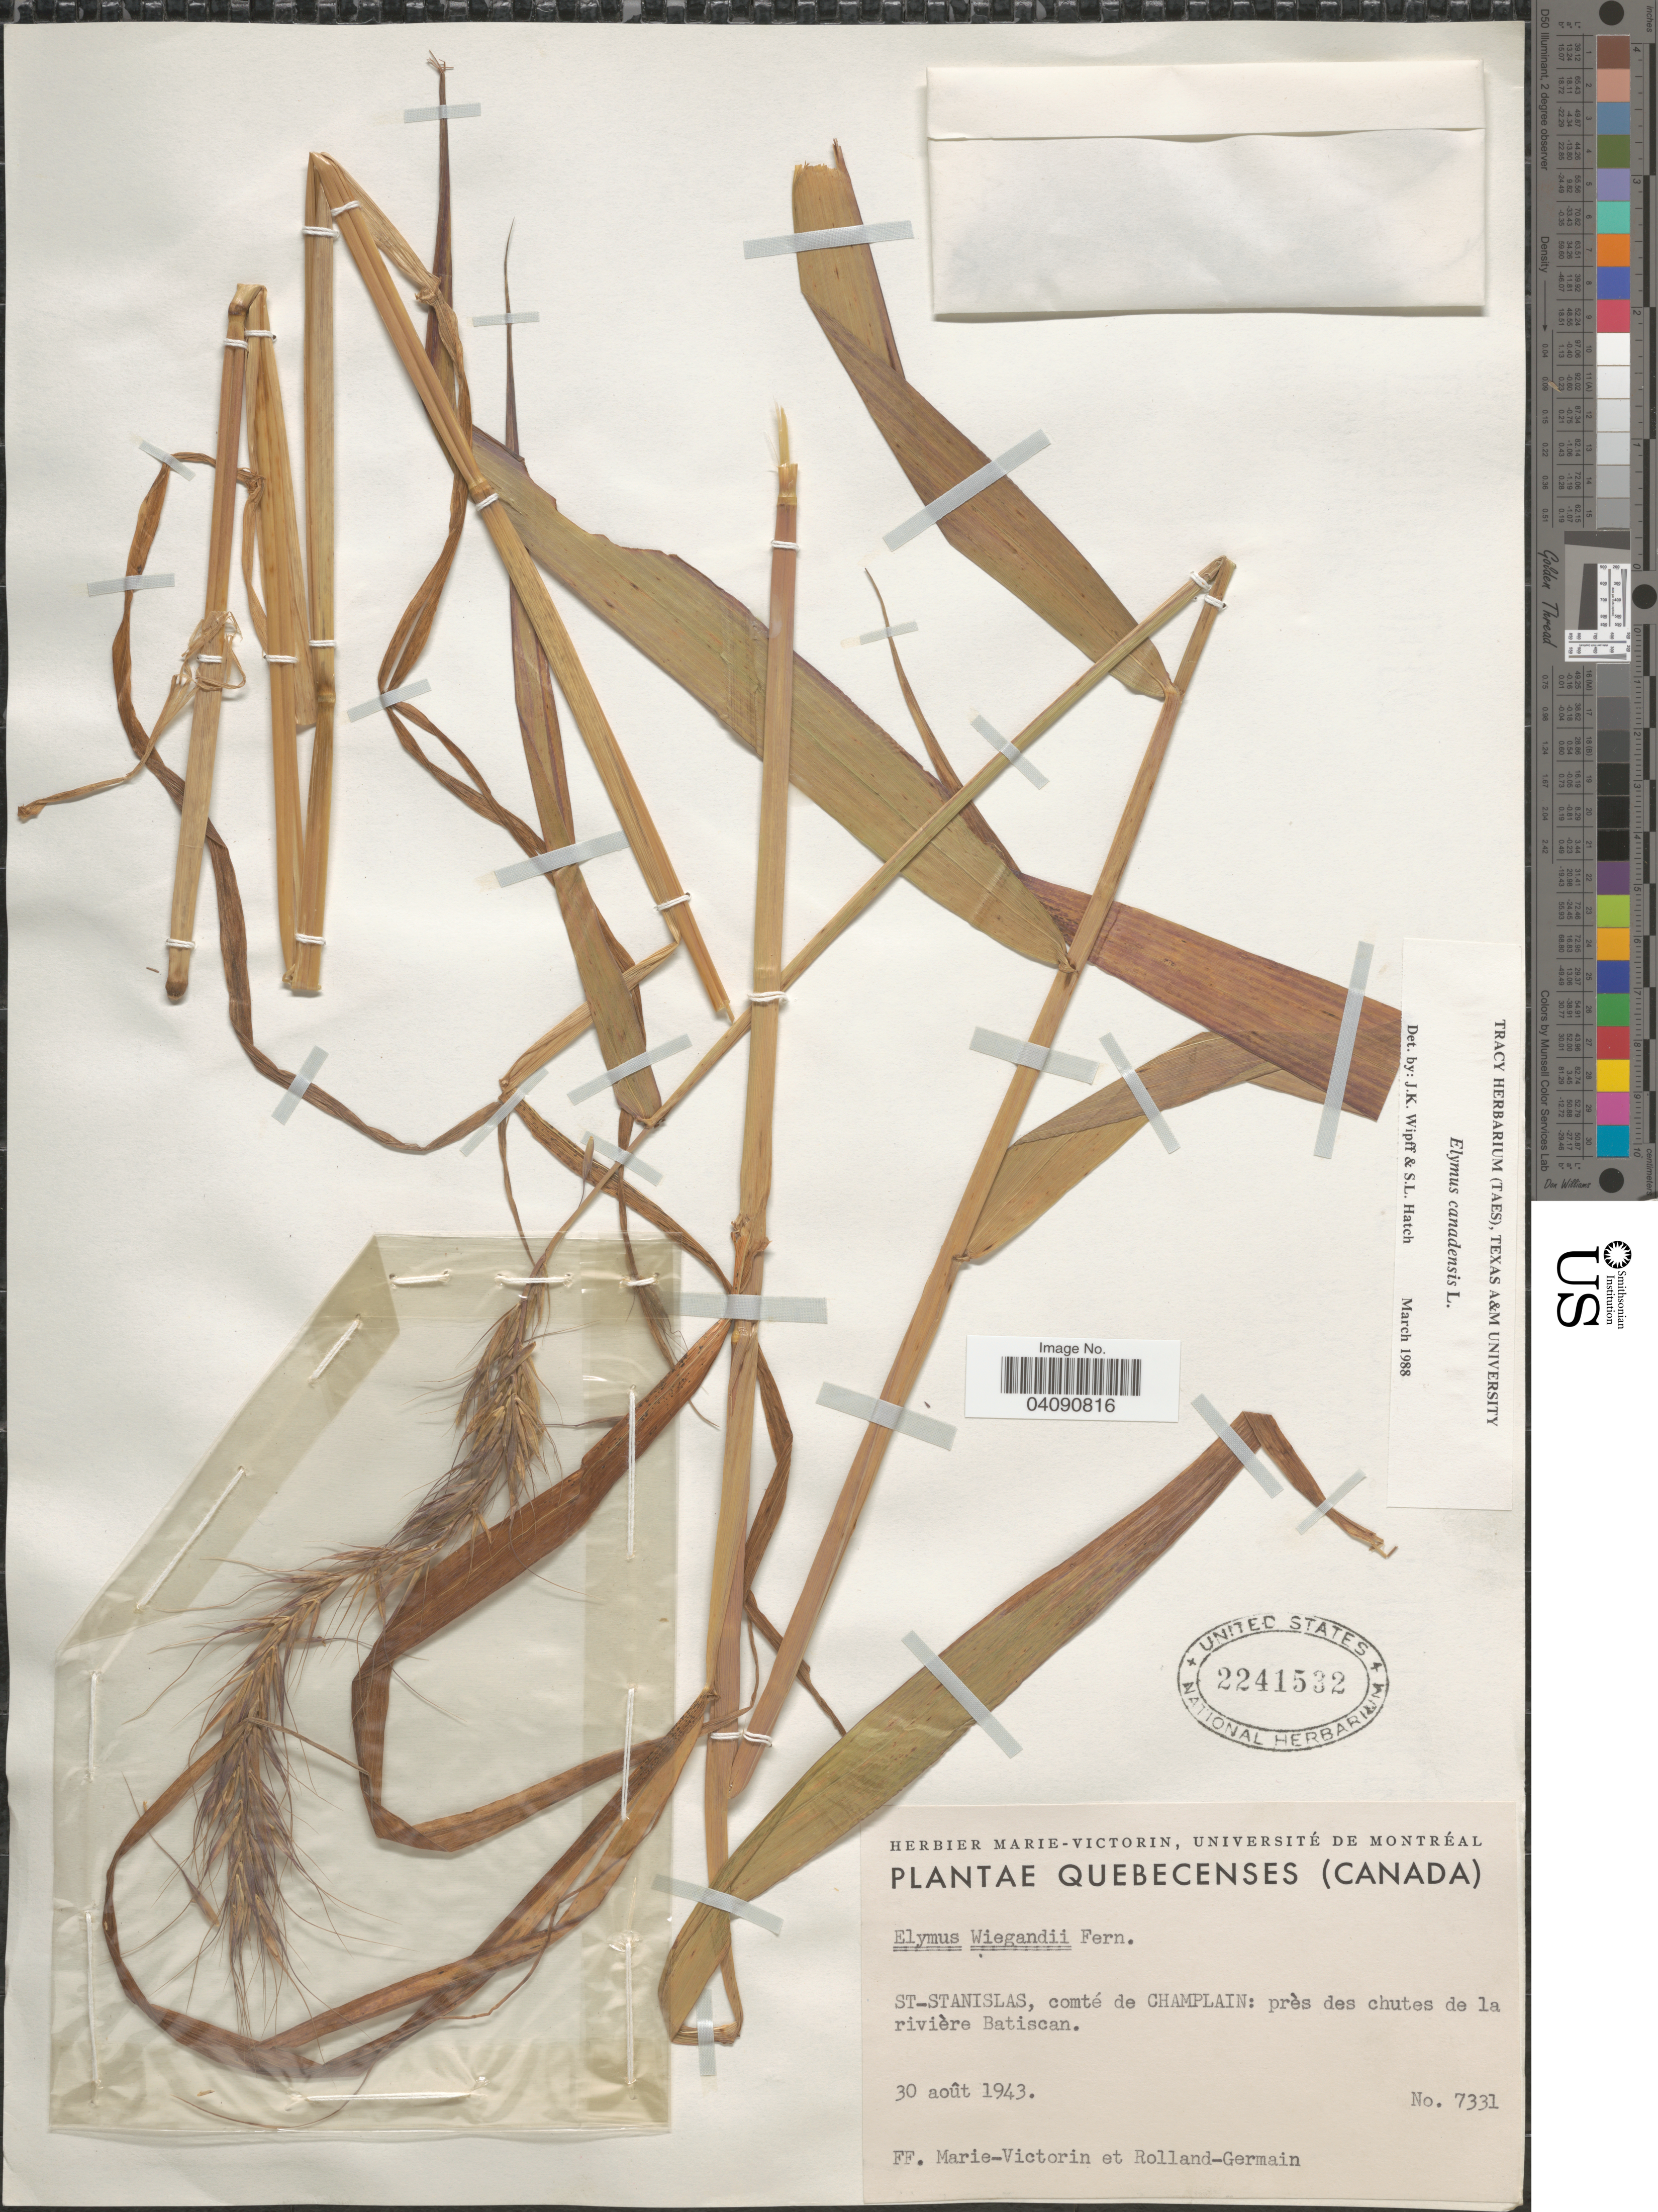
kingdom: Plantae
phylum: Tracheophyta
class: Liliopsida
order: Poales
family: Poaceae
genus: Elymus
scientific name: Elymus canadensis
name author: L.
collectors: F. Marie-Victorin & Rolland-Germain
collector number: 7331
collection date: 1943-08-30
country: Canada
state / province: Quebec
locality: St-Stanislas, comté de Champlain: près des chutes de la rivière Batiscan.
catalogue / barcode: US 2241532